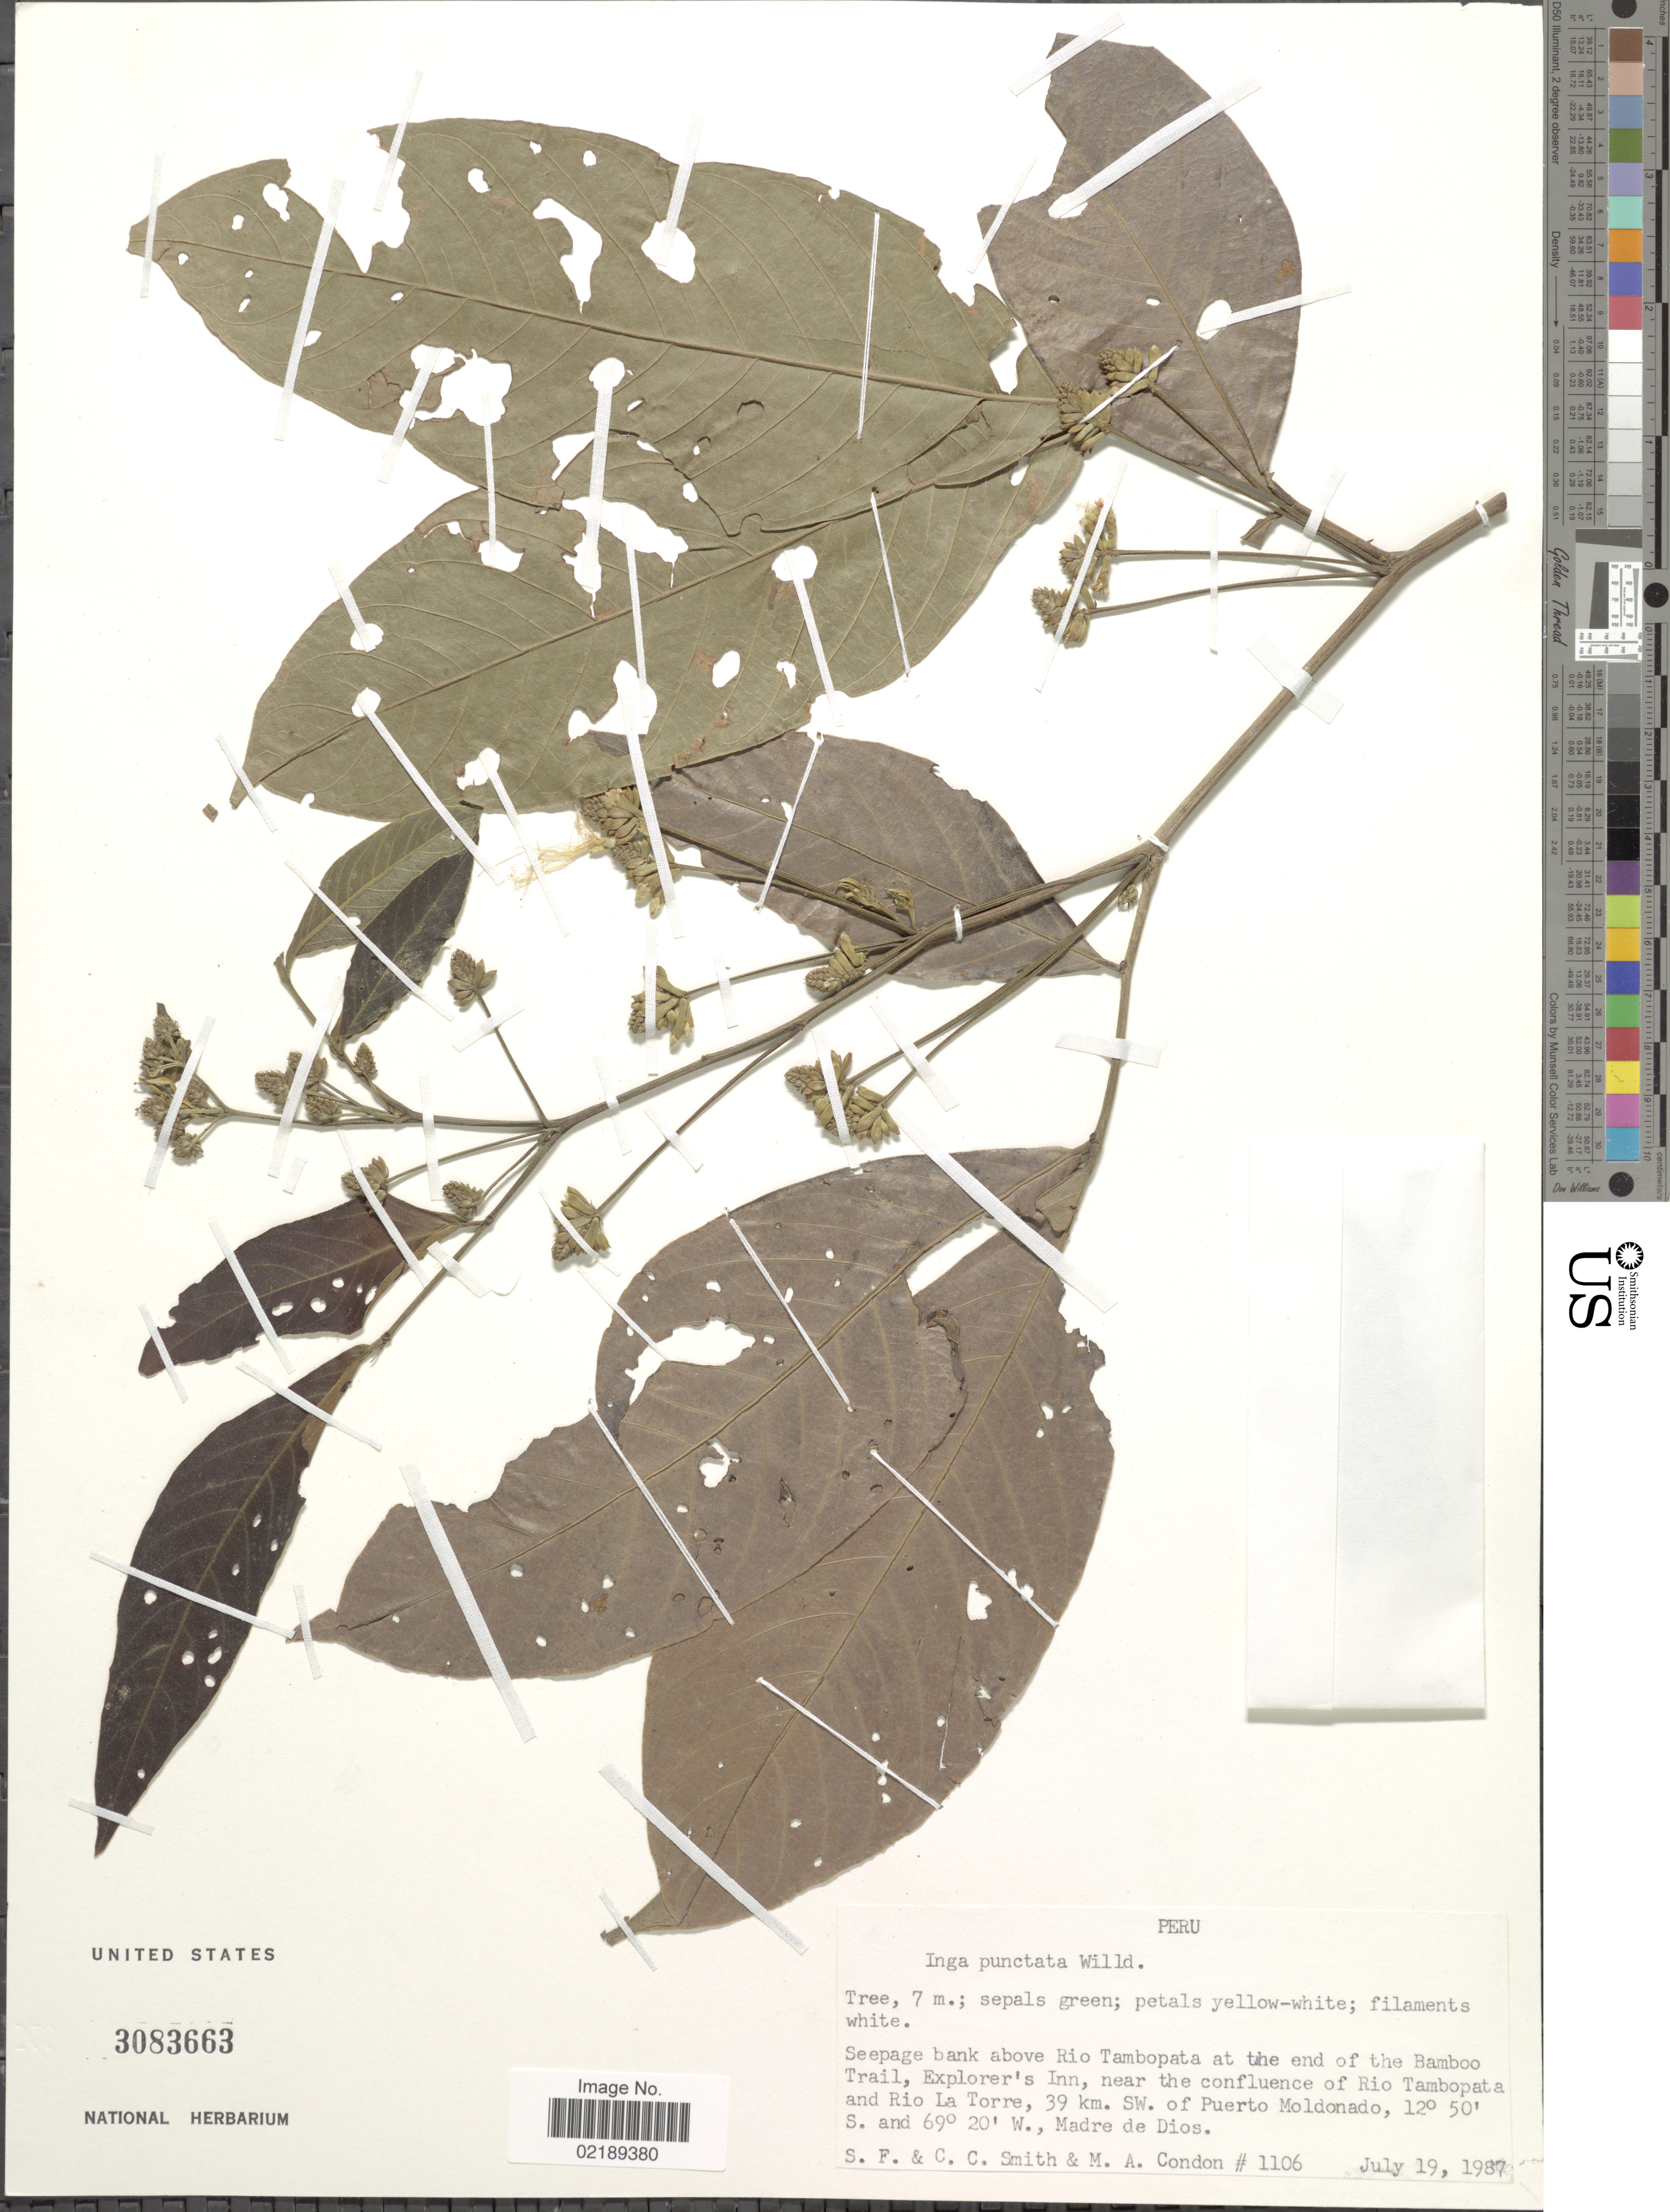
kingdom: Plantae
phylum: Tracheophyta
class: Magnoliopsida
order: Fabales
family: Fabaceae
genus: Inga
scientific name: Inga punctata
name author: Willd.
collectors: S.F. Smith, C. C. Smith & M. Condon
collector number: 1106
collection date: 1987-07-19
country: Peru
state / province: Madre de Dios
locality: Seepage bank above Rio Tambopata at the end of the Bamboo Trail, Explorer's Inn, near the confluence of Rio Tambopata and Rio La Torre, 39 km. SW. of Puerto Moldonado.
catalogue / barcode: US 3083663